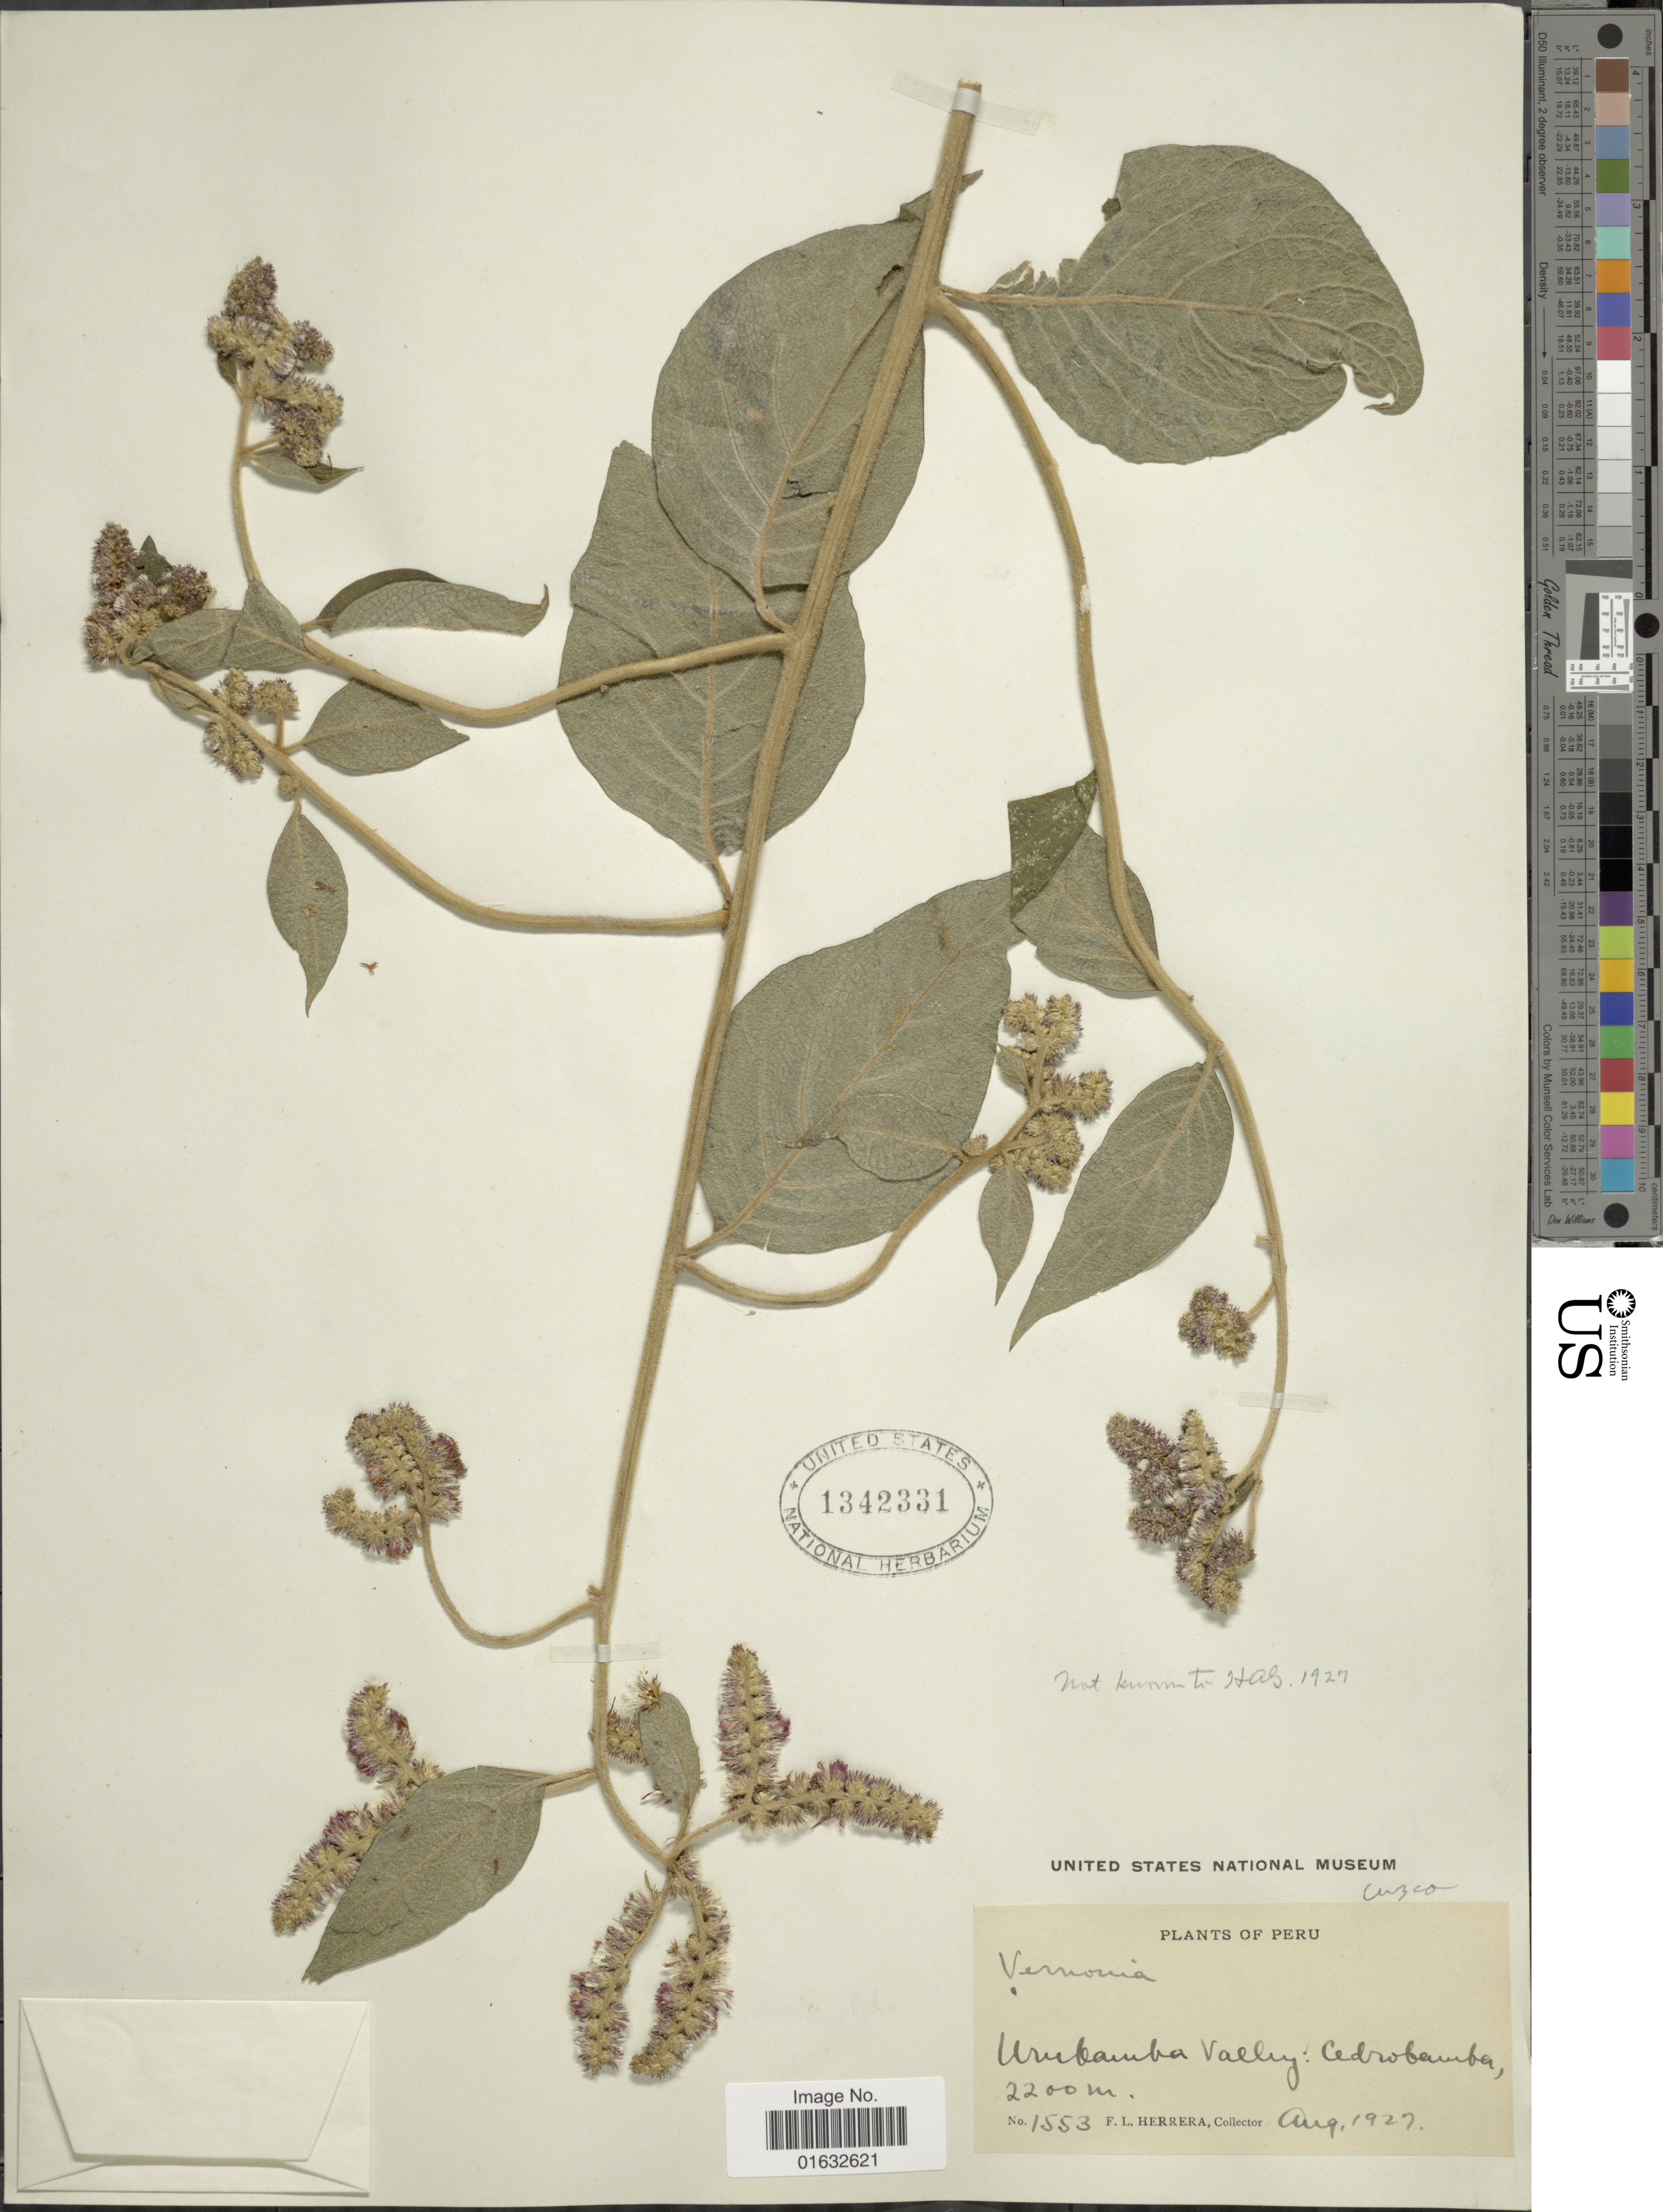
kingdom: Plantae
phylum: Tracheophyta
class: Magnoliopsida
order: Asterales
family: Asteraceae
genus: Cyrtocymura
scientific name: Cyrtocymura scorpioides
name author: (Lam.) H. Rob.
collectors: F. L. Herrera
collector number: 1553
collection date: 1927-08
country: Peru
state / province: Cusco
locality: Urubamba Valley: Cedrobamba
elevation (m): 2200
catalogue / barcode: US 1342331